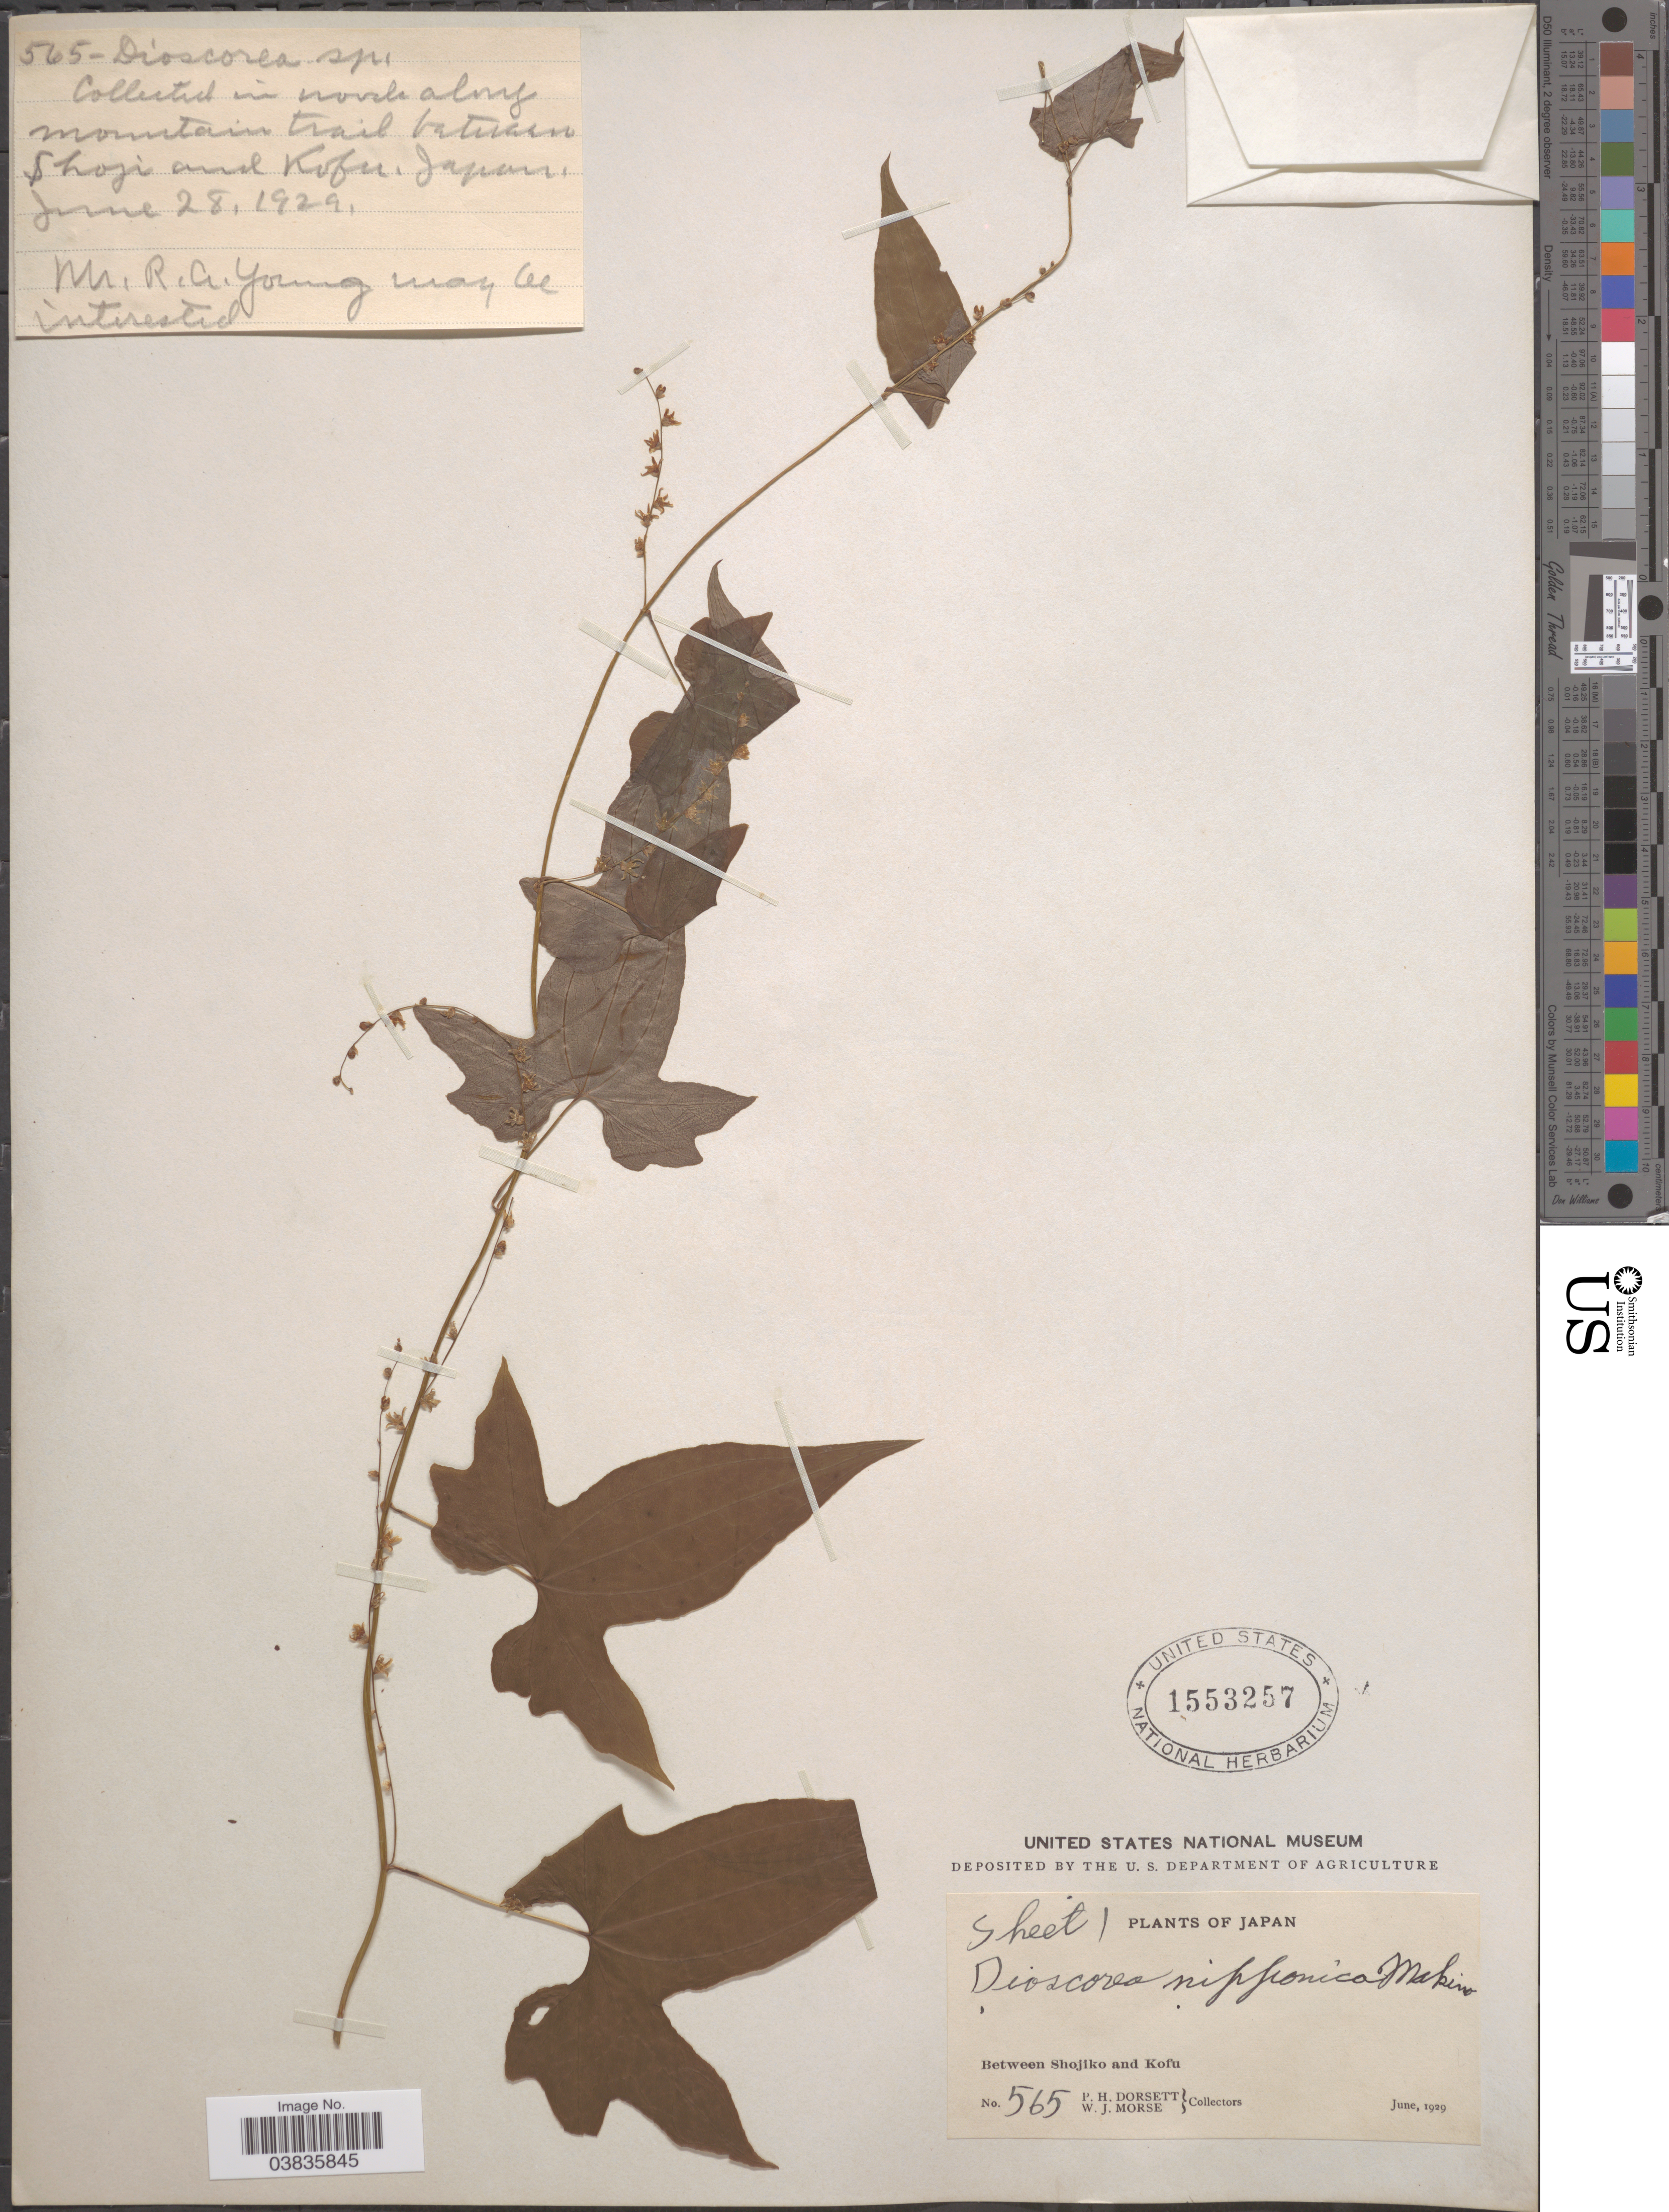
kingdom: Plantae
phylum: Tracheophyta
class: Liliopsida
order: Dioscoreales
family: Dioscoreaceae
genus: Dioscorea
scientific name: Dioscorea nipponica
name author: Makino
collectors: P. H. Dorsett & W. J. Morse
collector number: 565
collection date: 1929-06-28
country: Japan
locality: Between Shojiko and Kofu. In woods along mountain trail between Shoji and Kofu.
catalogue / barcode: US 1553257